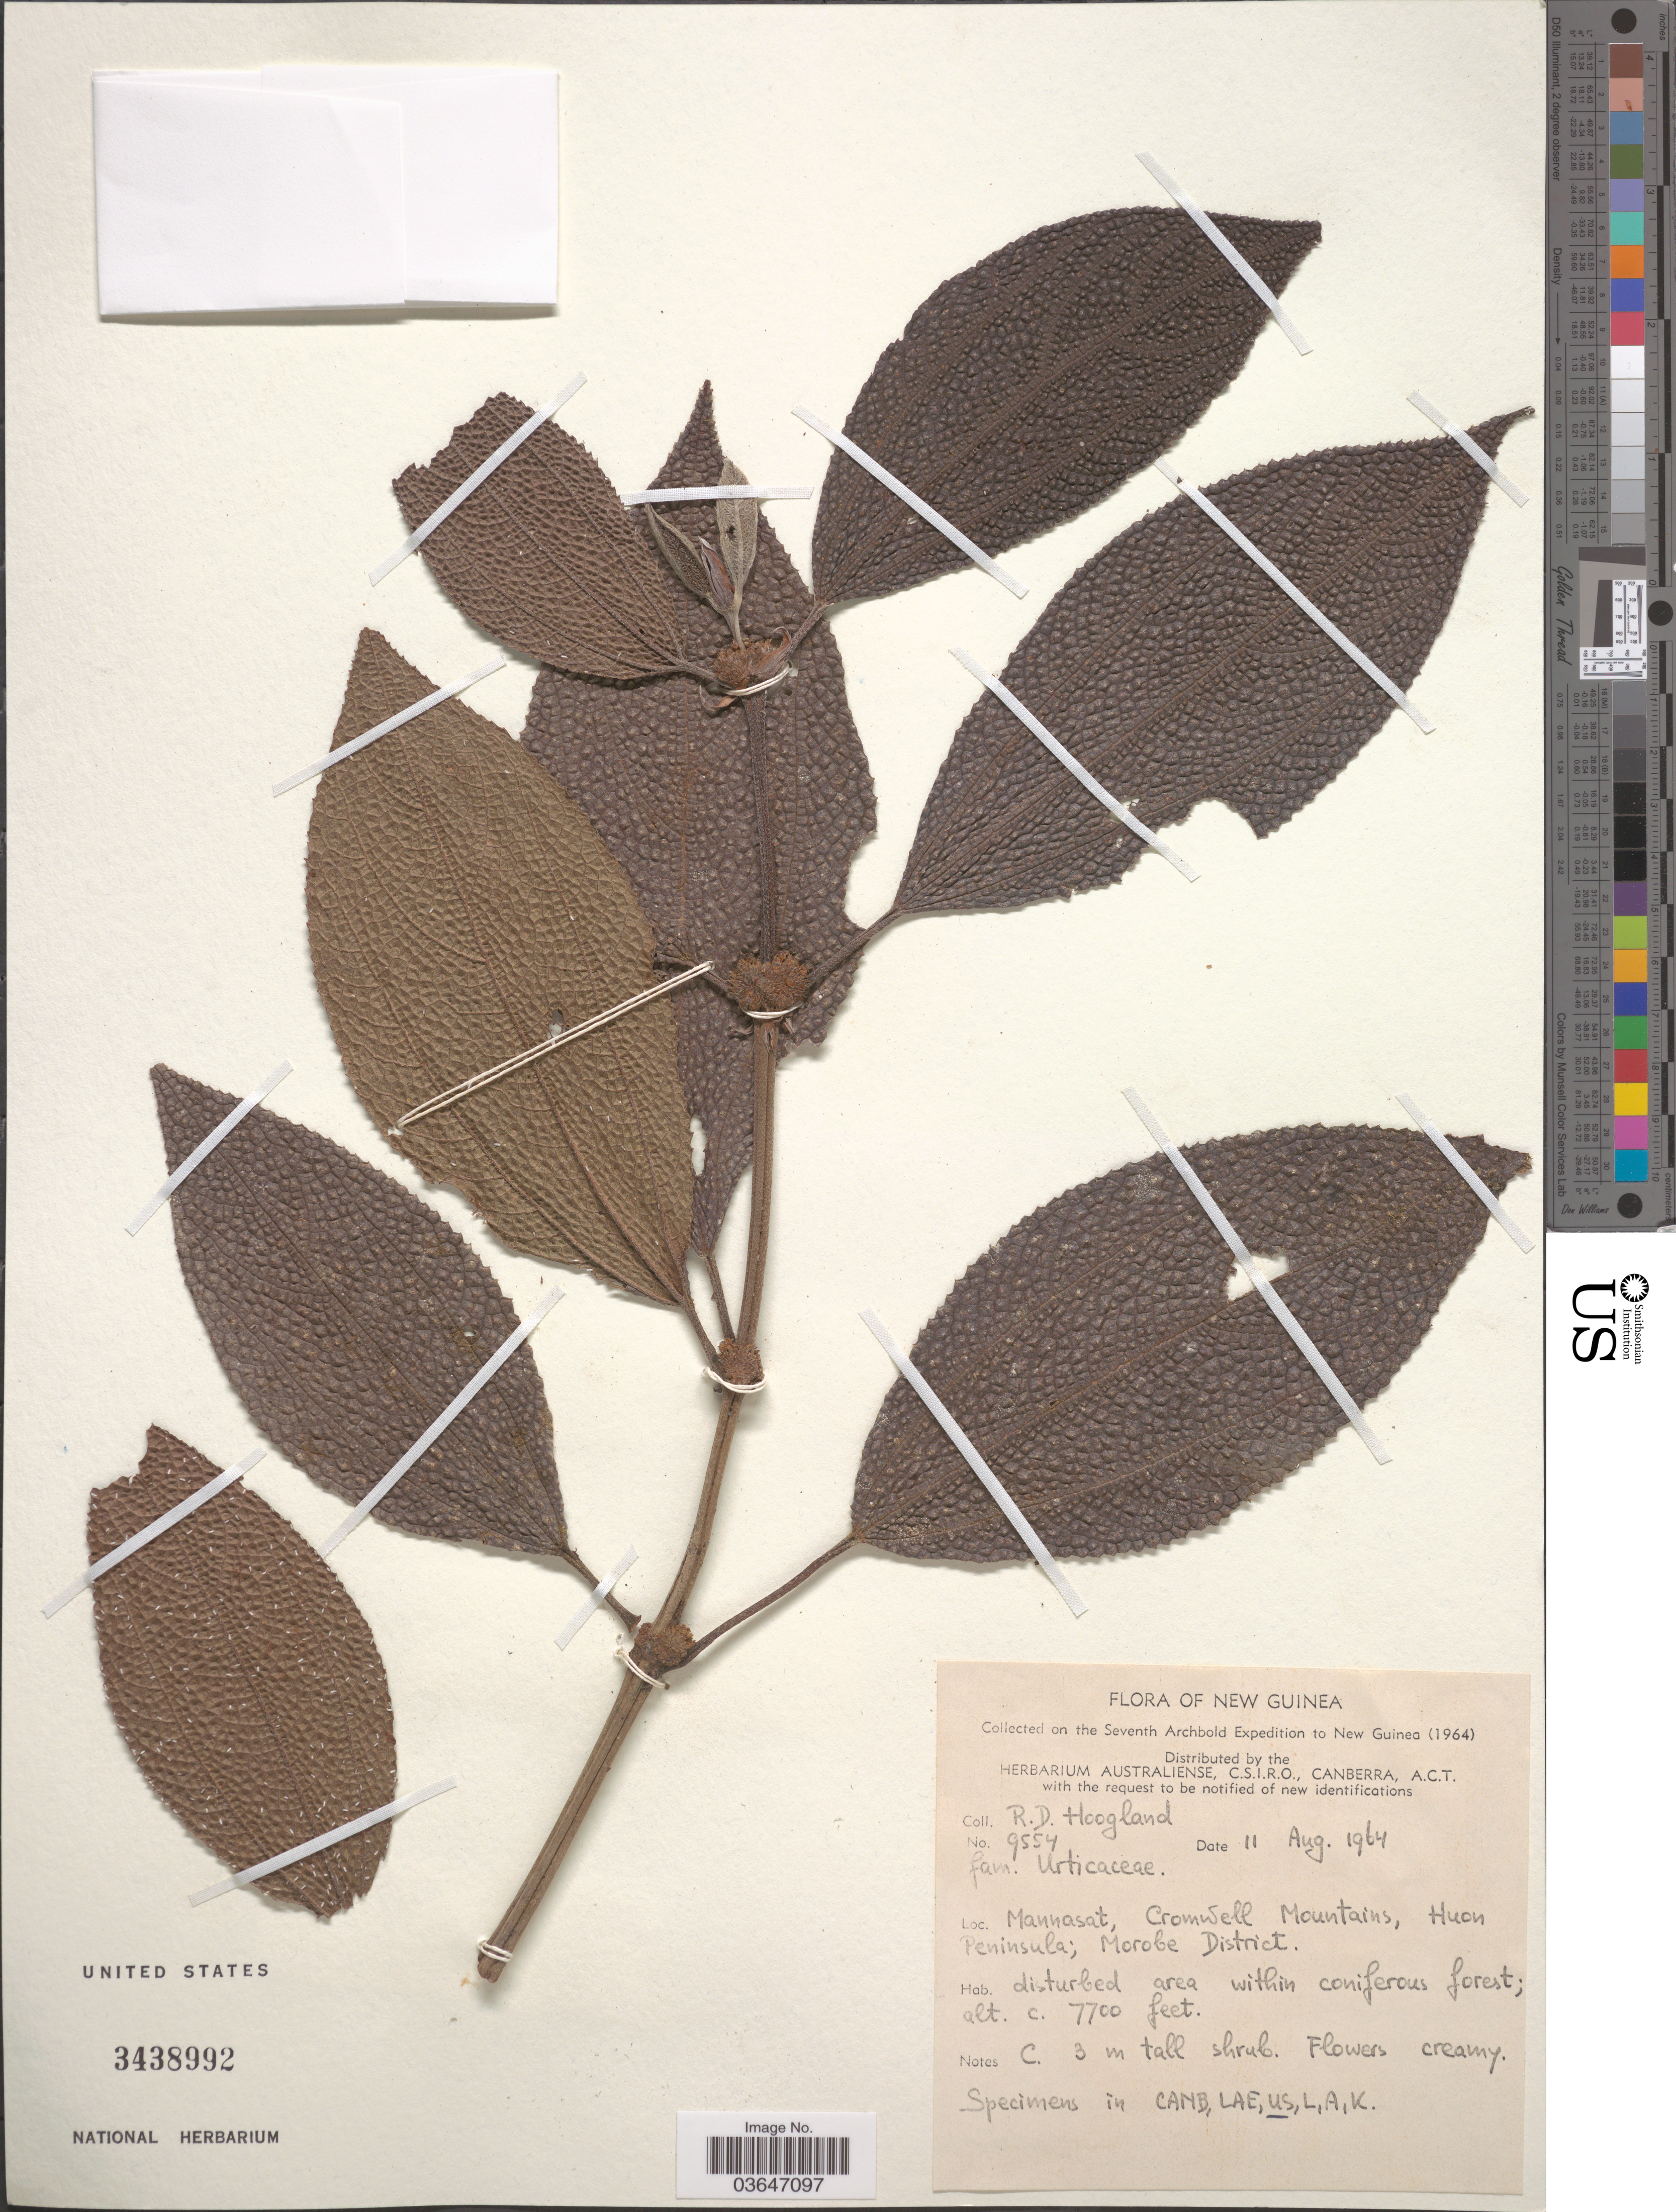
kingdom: Plantae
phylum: Tracheophyta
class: Magnoliopsida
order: Proteales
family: Proteaceae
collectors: R. D. Hoogland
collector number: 9554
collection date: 1964-08-11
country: Papua New Guinea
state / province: Morobe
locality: New Guinea. Mannasat, Cromwell Mountains, Huon Peninsula; Morobe District.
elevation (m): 2347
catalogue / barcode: US 3438992